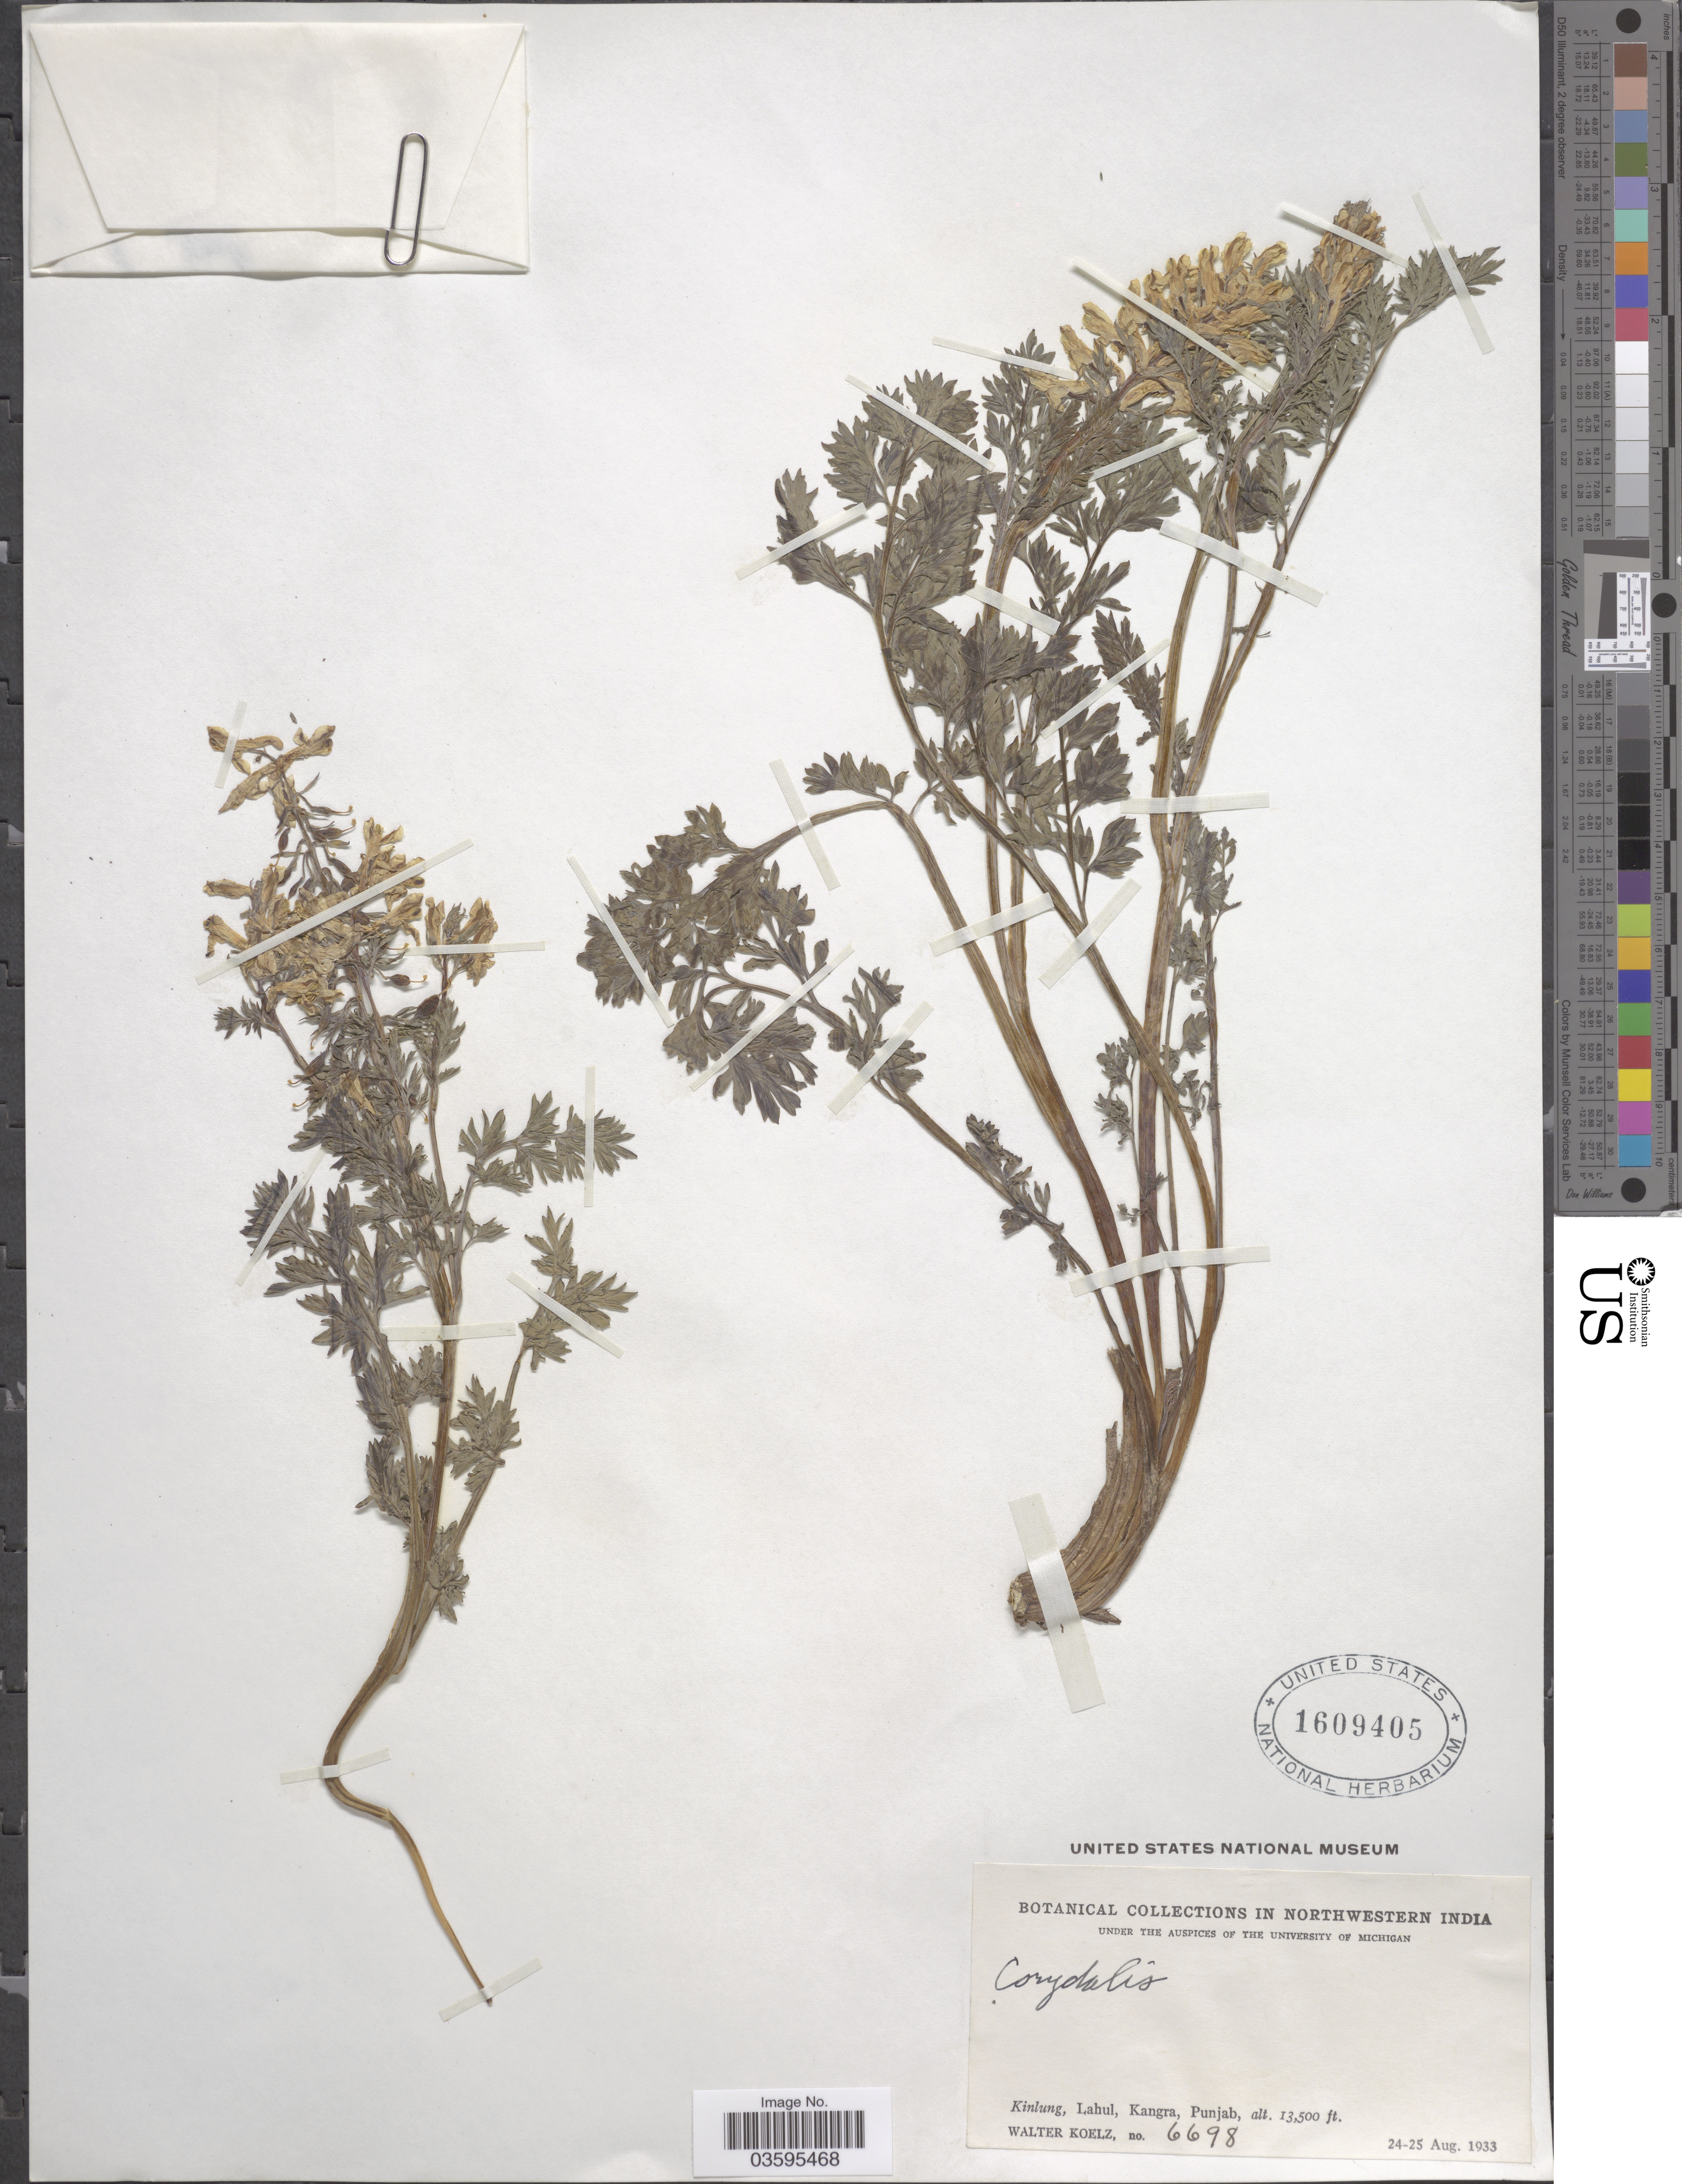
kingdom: Plantae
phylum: Tracheophyta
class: Magnoliopsida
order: Ranunculales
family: Papaveraceae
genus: Corydalis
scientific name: Corydalis sp.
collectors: W. N. Koelz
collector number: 6698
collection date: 1933-08-24/1933-08-25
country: India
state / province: Punjab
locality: Northwestern India. Kinlung, Lahul, Kangra.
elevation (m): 4115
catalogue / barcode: US 1609405